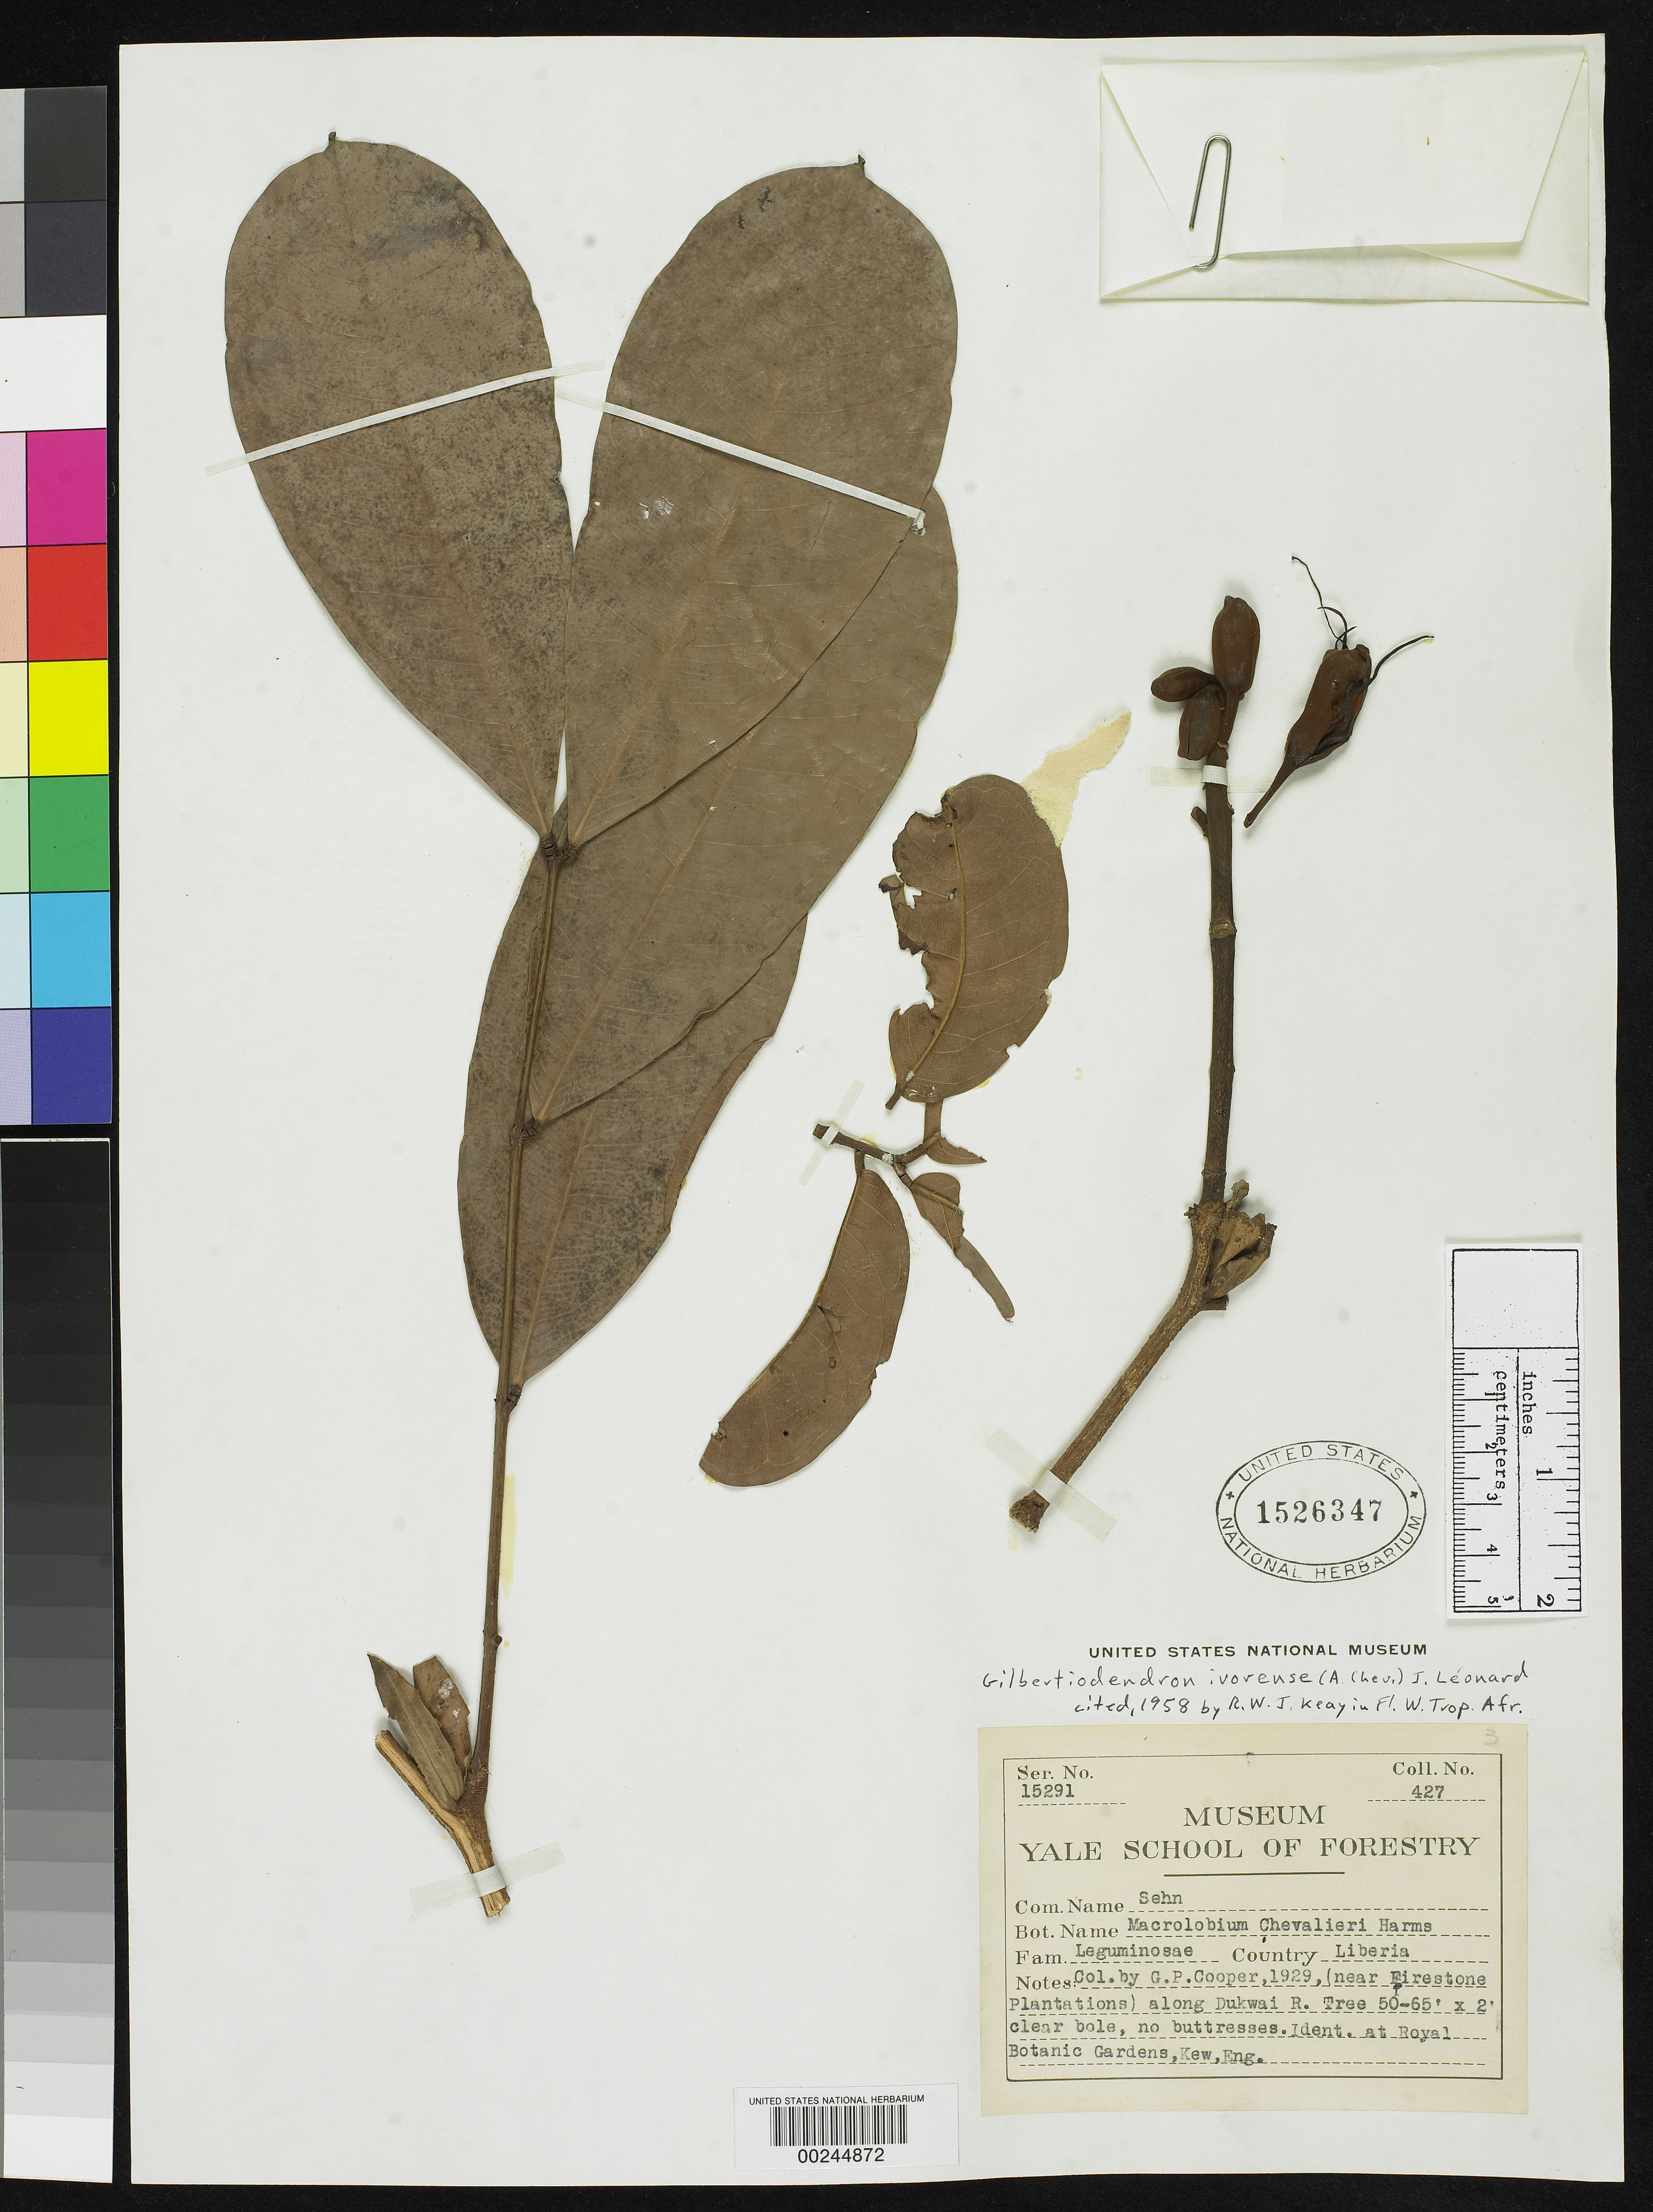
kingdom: Plantae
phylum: Tracheophyta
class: Magnoliopsida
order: Fabales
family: Fabaceae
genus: Gilbertiodendron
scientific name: Gilbertiodendron ivorense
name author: (A. Chev.) J. Léonard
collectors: G. Cooper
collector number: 427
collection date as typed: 1929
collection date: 1929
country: Liberia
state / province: Margibi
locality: Near Firestone Plantations along Dukwai River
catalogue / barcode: US 1526347